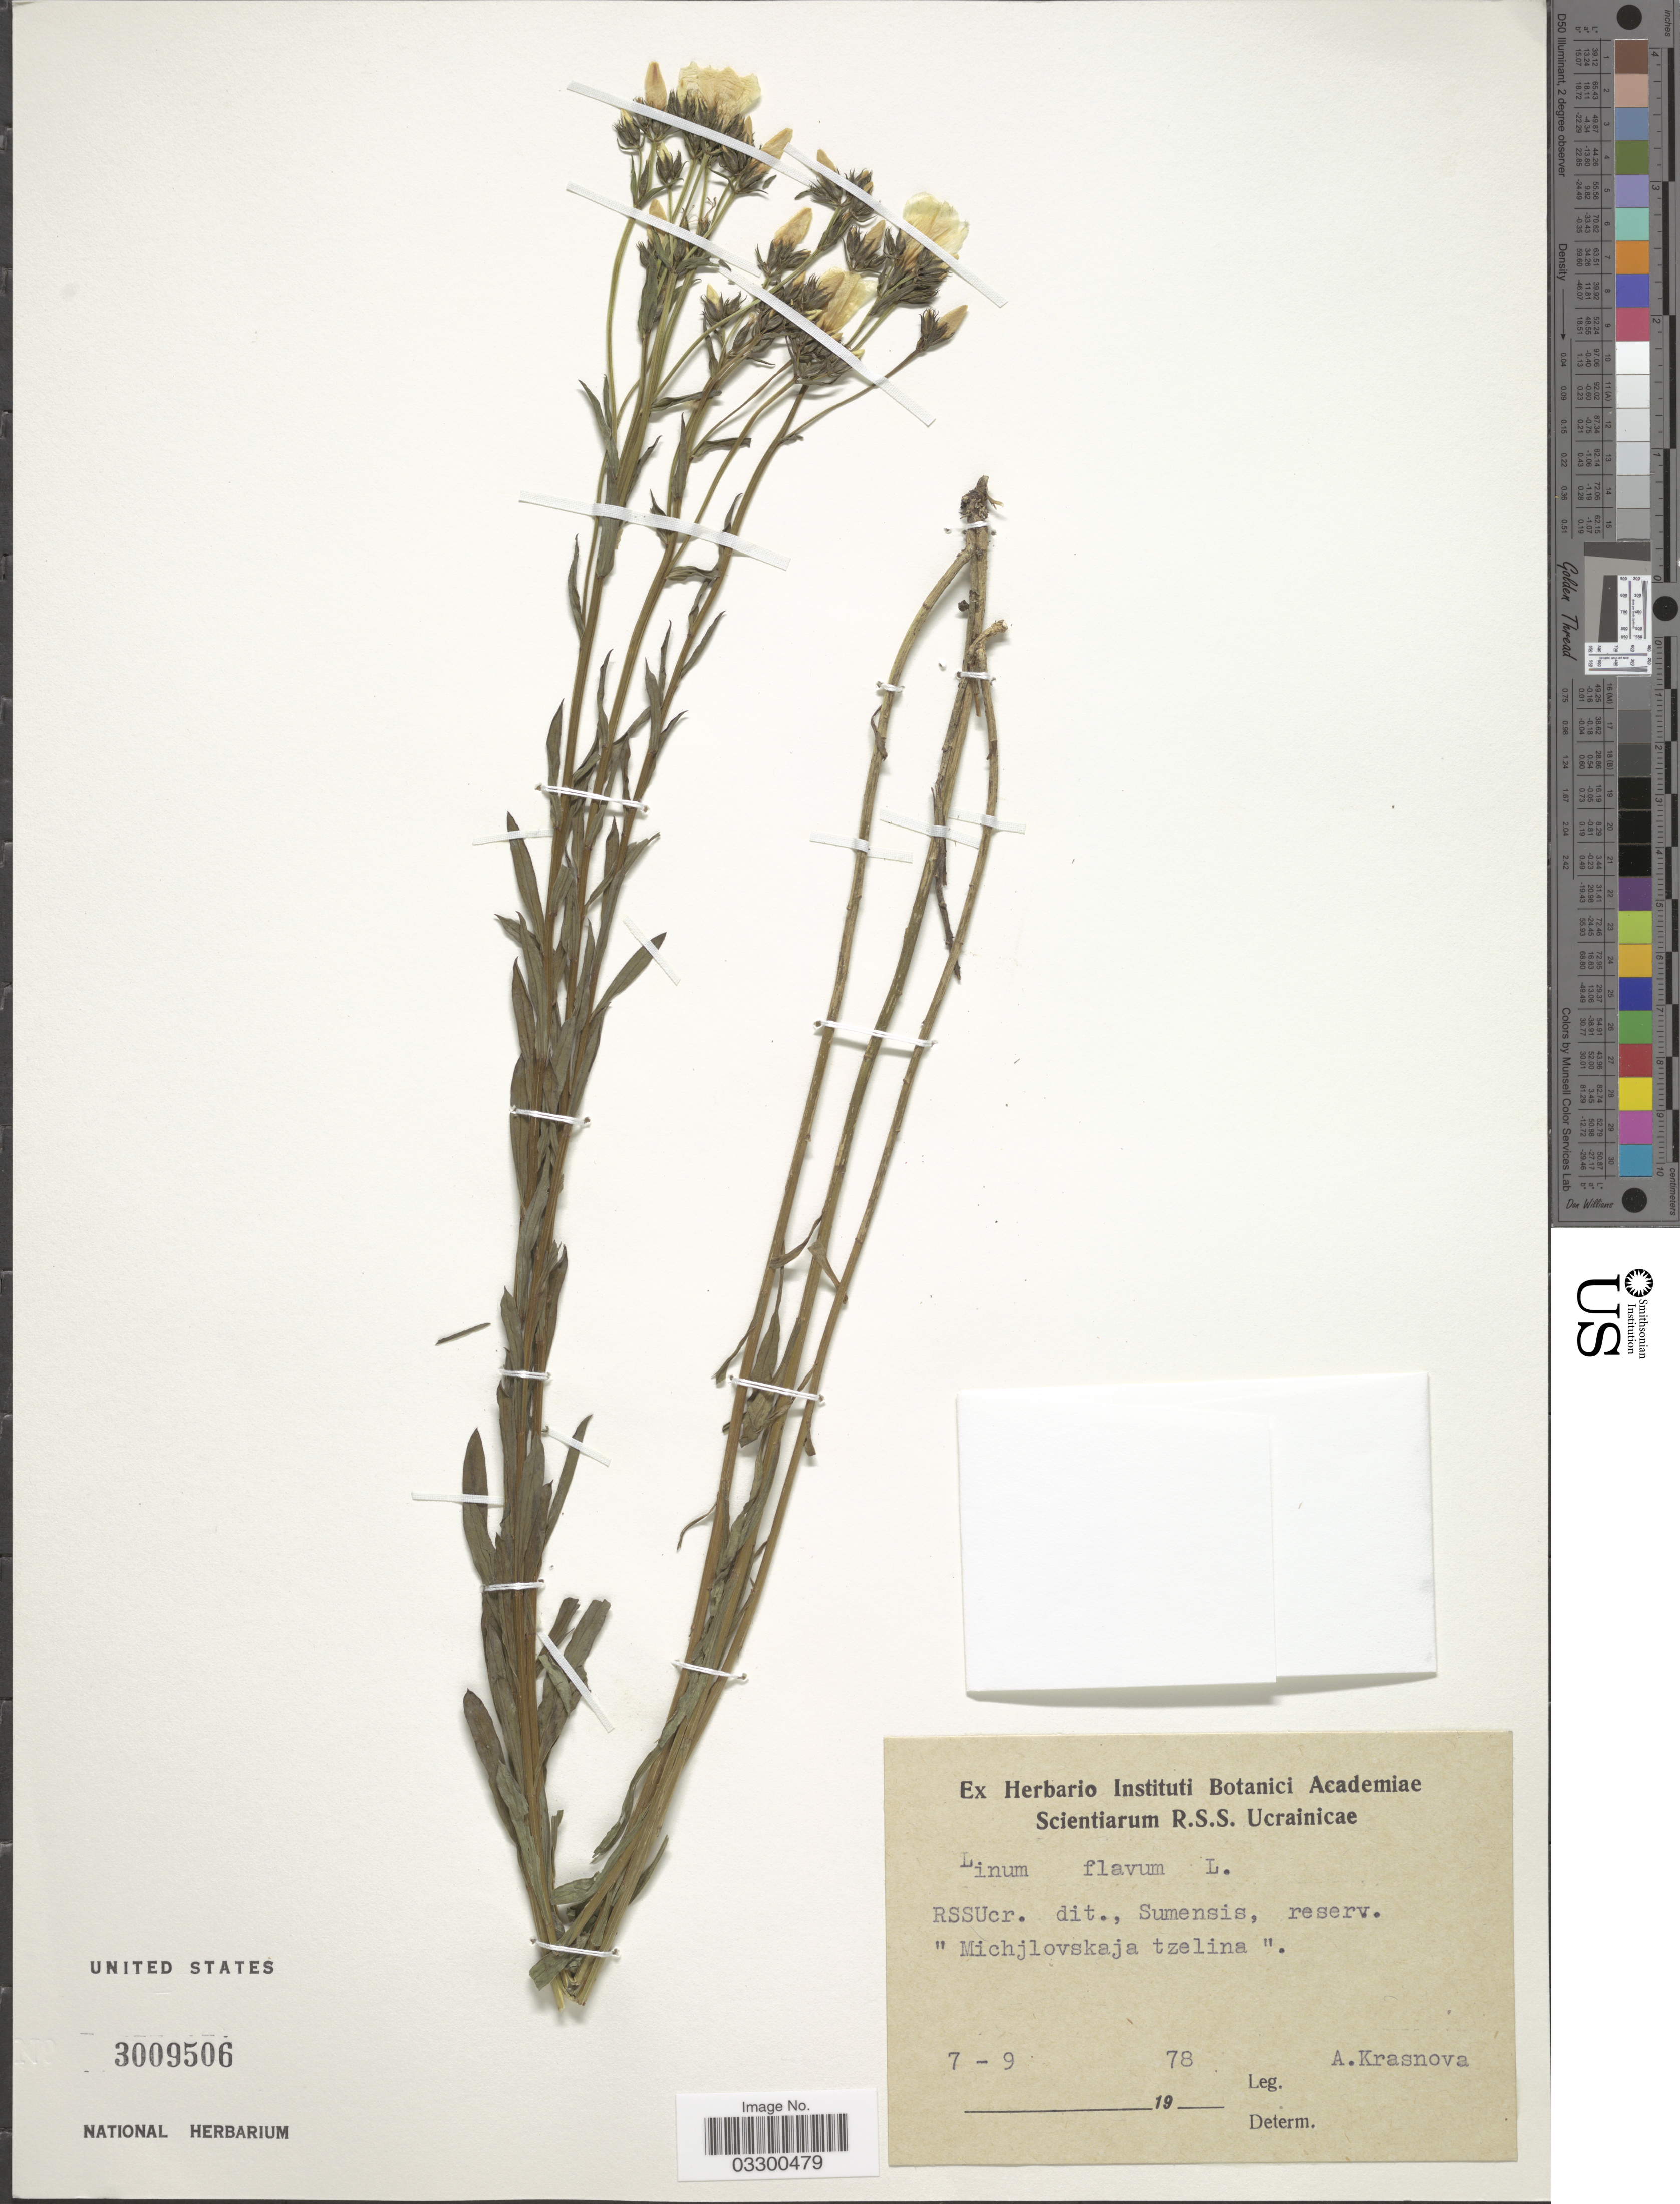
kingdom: Plantae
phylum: Tracheophyta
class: Magnoliopsida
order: Malpighiales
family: Linaceae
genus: Linum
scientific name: Linum flavum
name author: L.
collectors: A. Krasnova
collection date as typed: Transcribed d/m/y: 7/9/78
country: Ukraine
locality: RSSUcr. dit., Sumensis, reserv. "Michjlovskaja tzelina".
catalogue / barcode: US 3009506